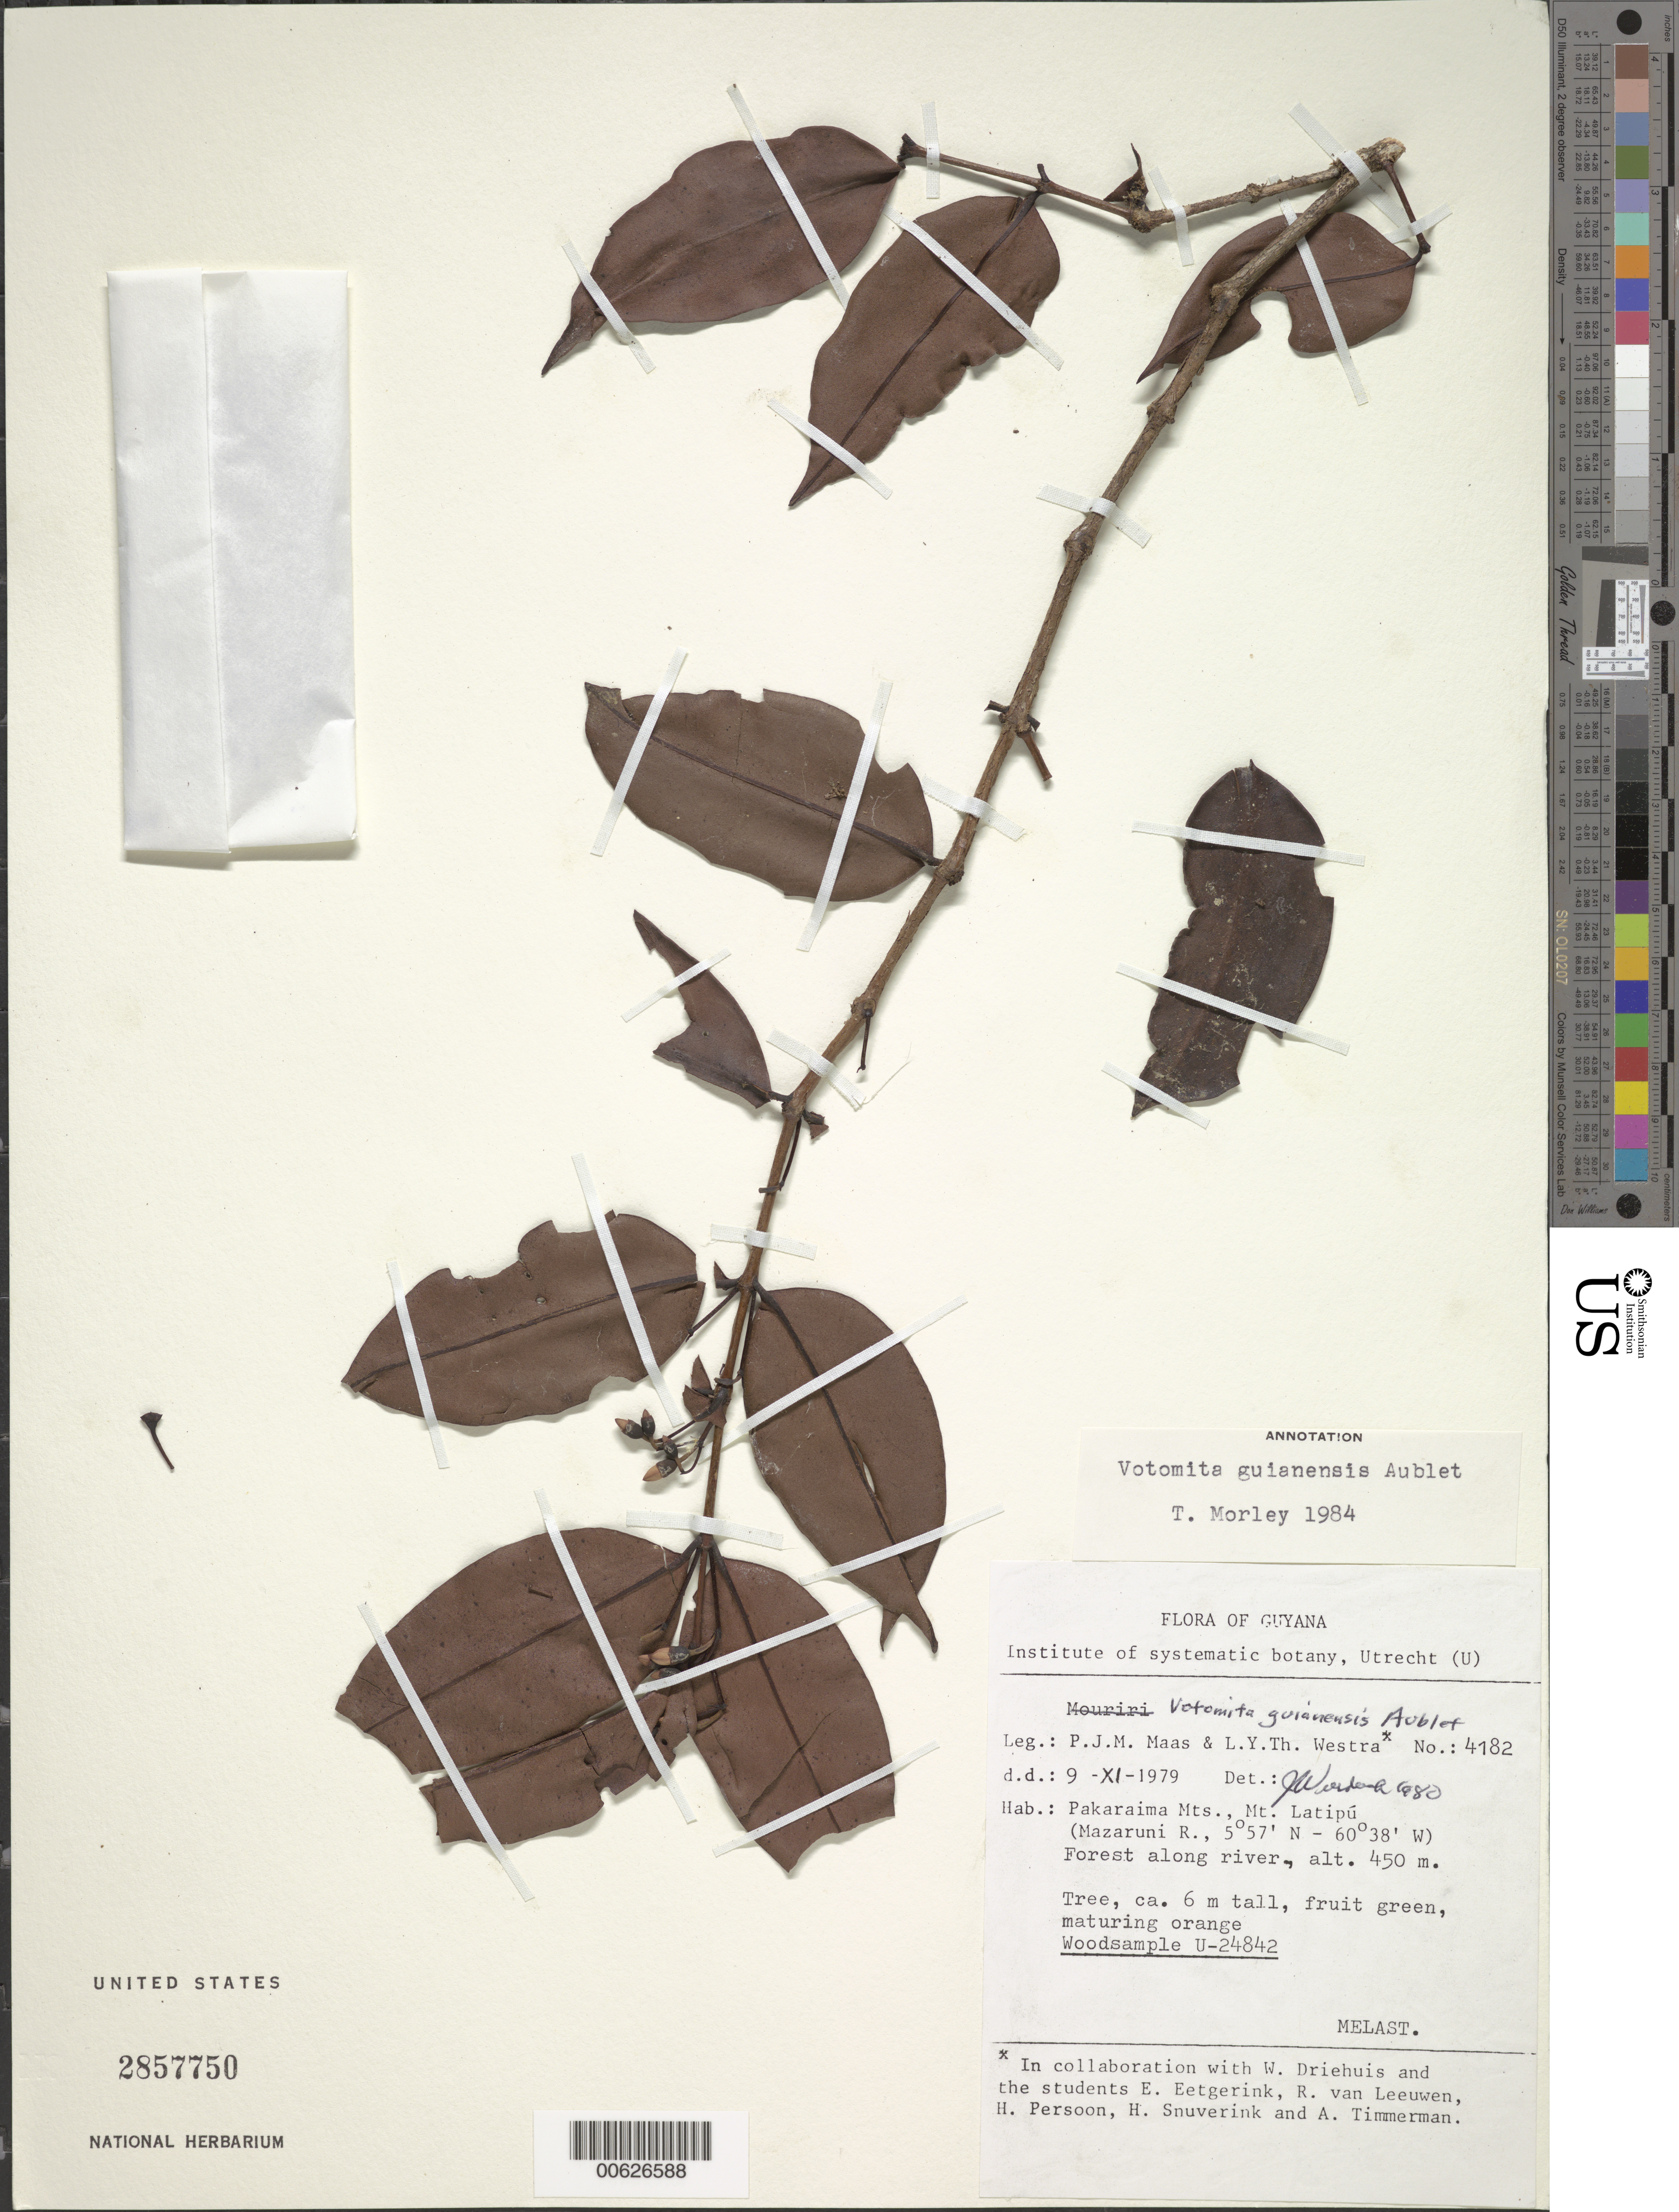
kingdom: Plantae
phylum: Tracheophyta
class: Magnoliopsida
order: Myrtales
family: Melastomataceae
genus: Votomita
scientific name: Votomita guianensis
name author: Aubl.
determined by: Wurdack, John J., (US), US (UNITED STATES)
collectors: P. Maas & L. Y. T. Westra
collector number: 4182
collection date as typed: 9-Nov-79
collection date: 1979-11-09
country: Guyana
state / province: Cuyuni-Mazaruni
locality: Mt. Latipú, Pakaraima Mts. (Mazaruni R.)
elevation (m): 450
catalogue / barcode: US 2857750